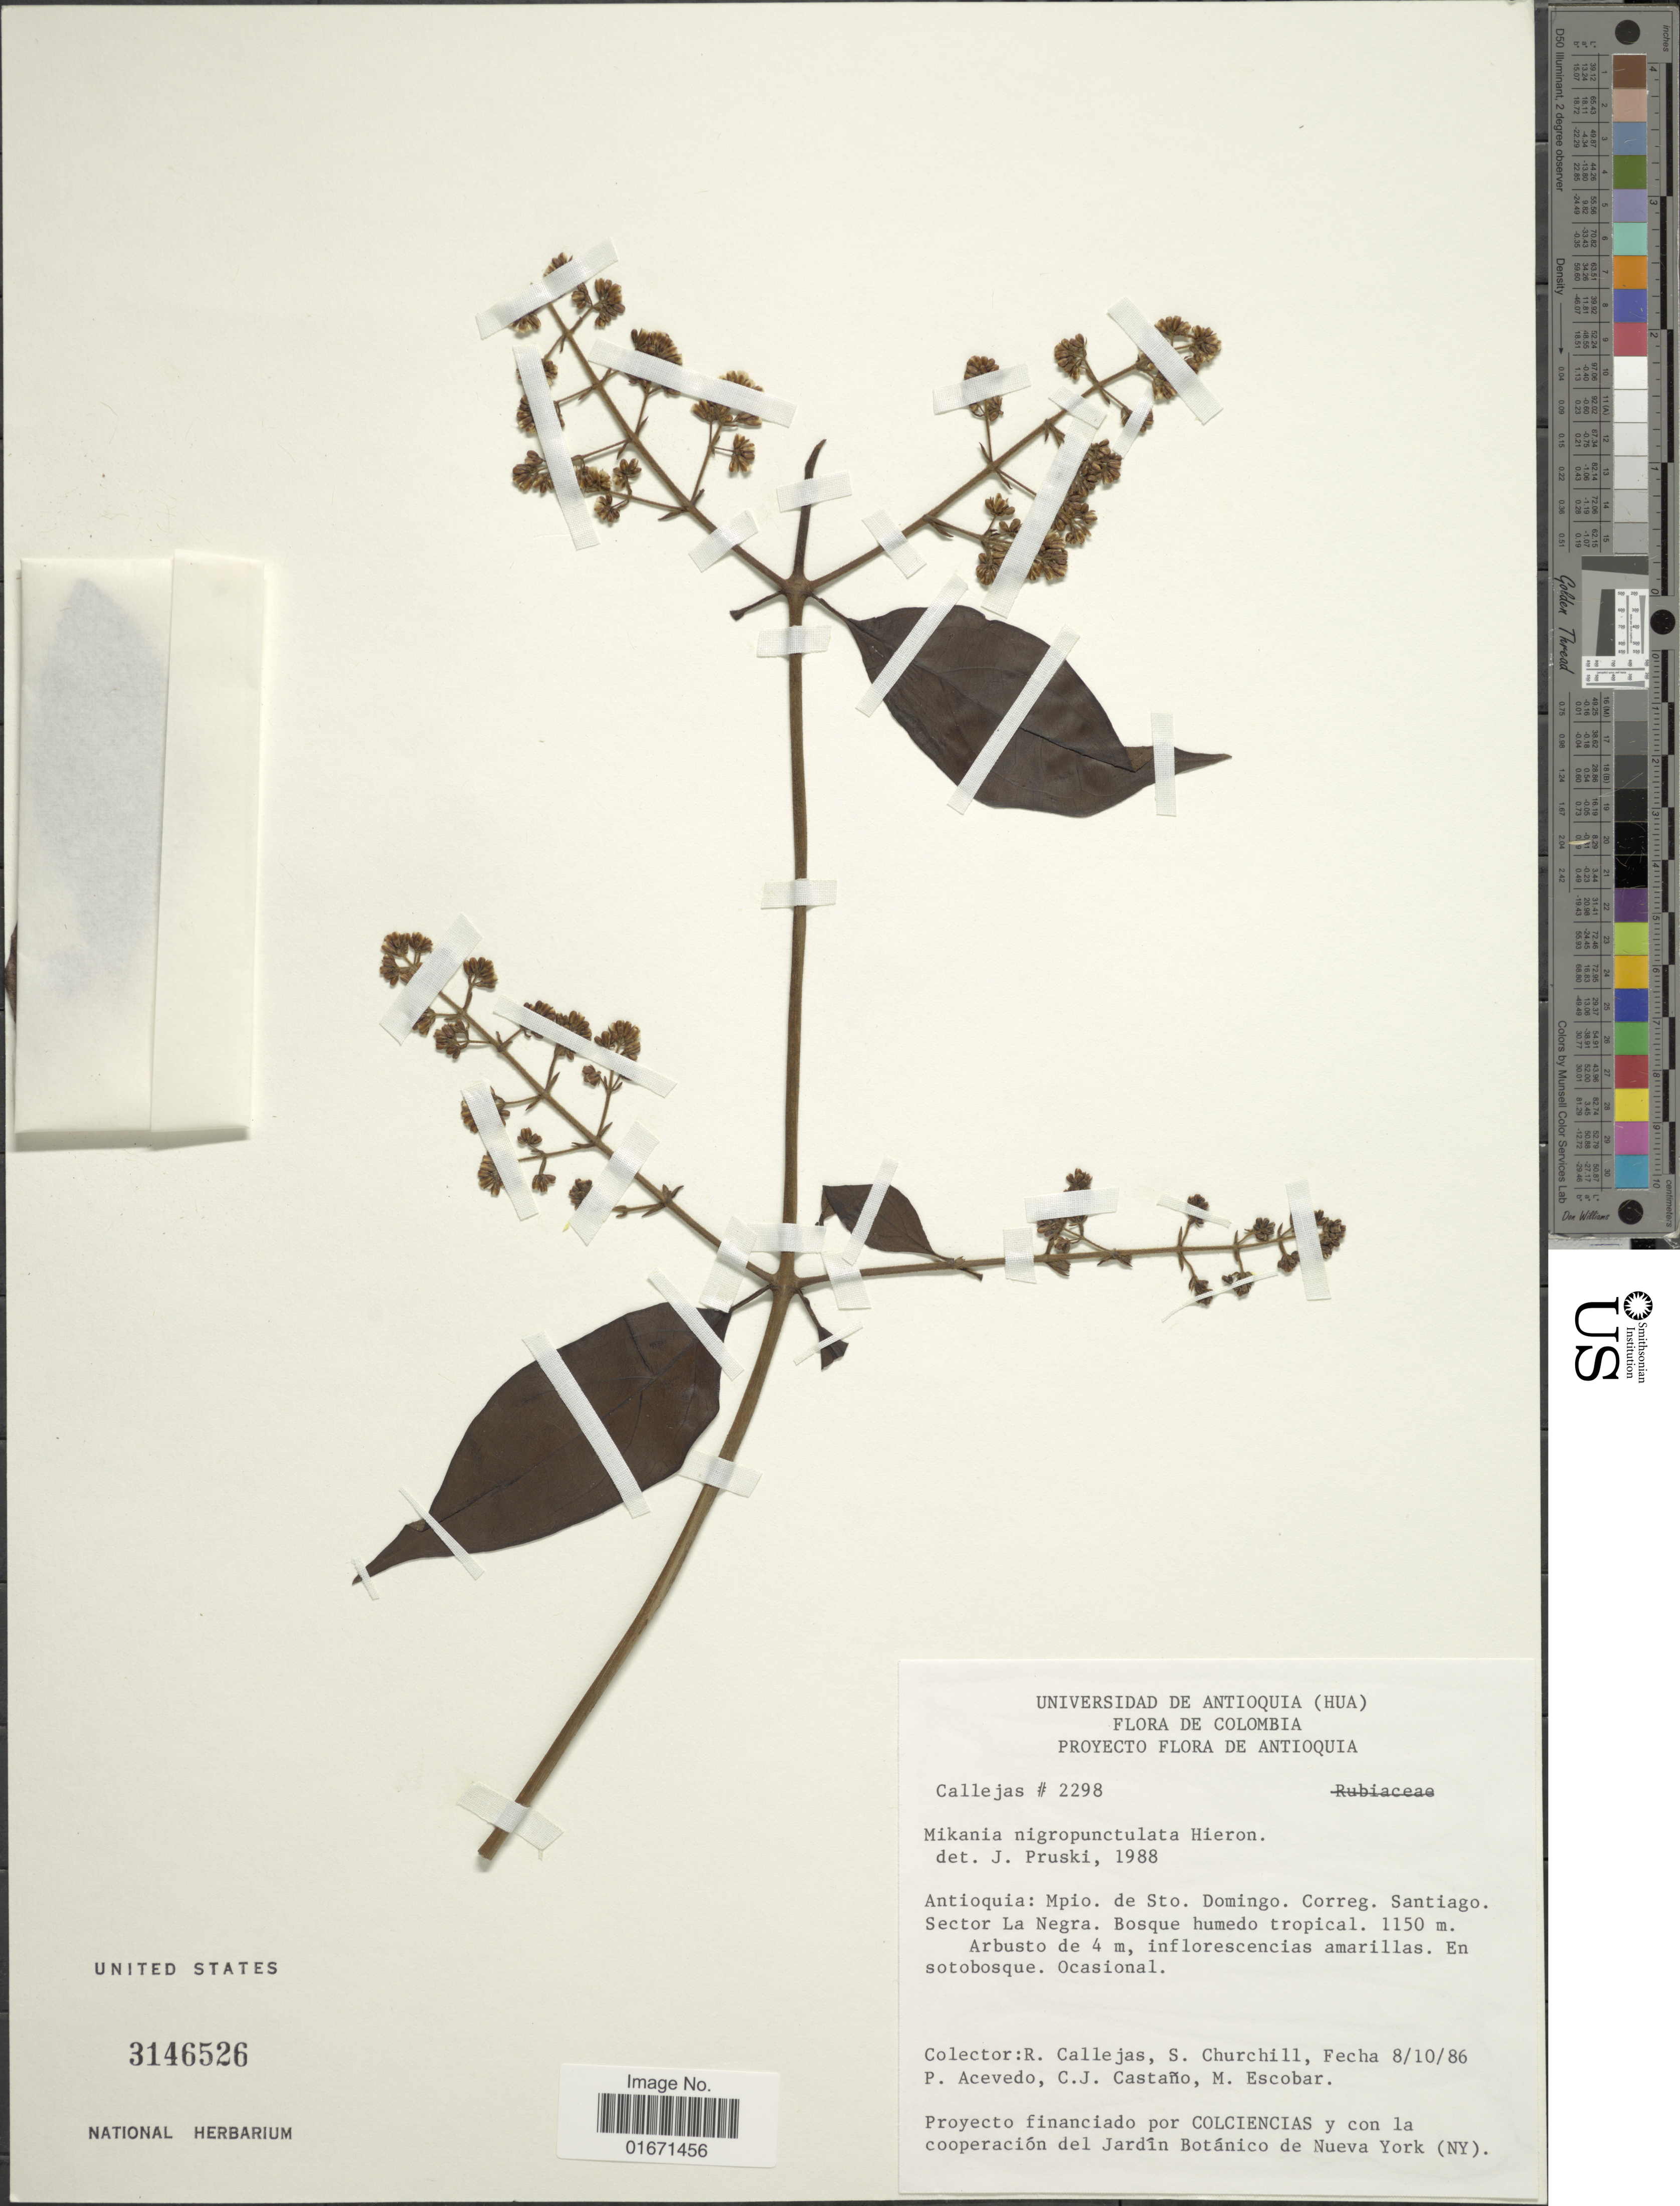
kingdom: Plantae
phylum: Tracheophyta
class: Magnoliopsida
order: Asterales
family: Asteraceae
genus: Mikania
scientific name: Mikania nigropunctulata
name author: Hieron.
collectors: R. Callejas, S. Churchill, P. Acevedo-Rodr., C. Castaño & M. Escobar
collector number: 2298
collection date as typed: Transcribed d/m/y: 8/10/86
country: Colombia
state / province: Antioquia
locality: Antioquia: Mpio. de Sto. Domingo. Correg. Santiago. Sector La Negra. Bosque humedo tropical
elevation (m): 1150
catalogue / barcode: US 3146526